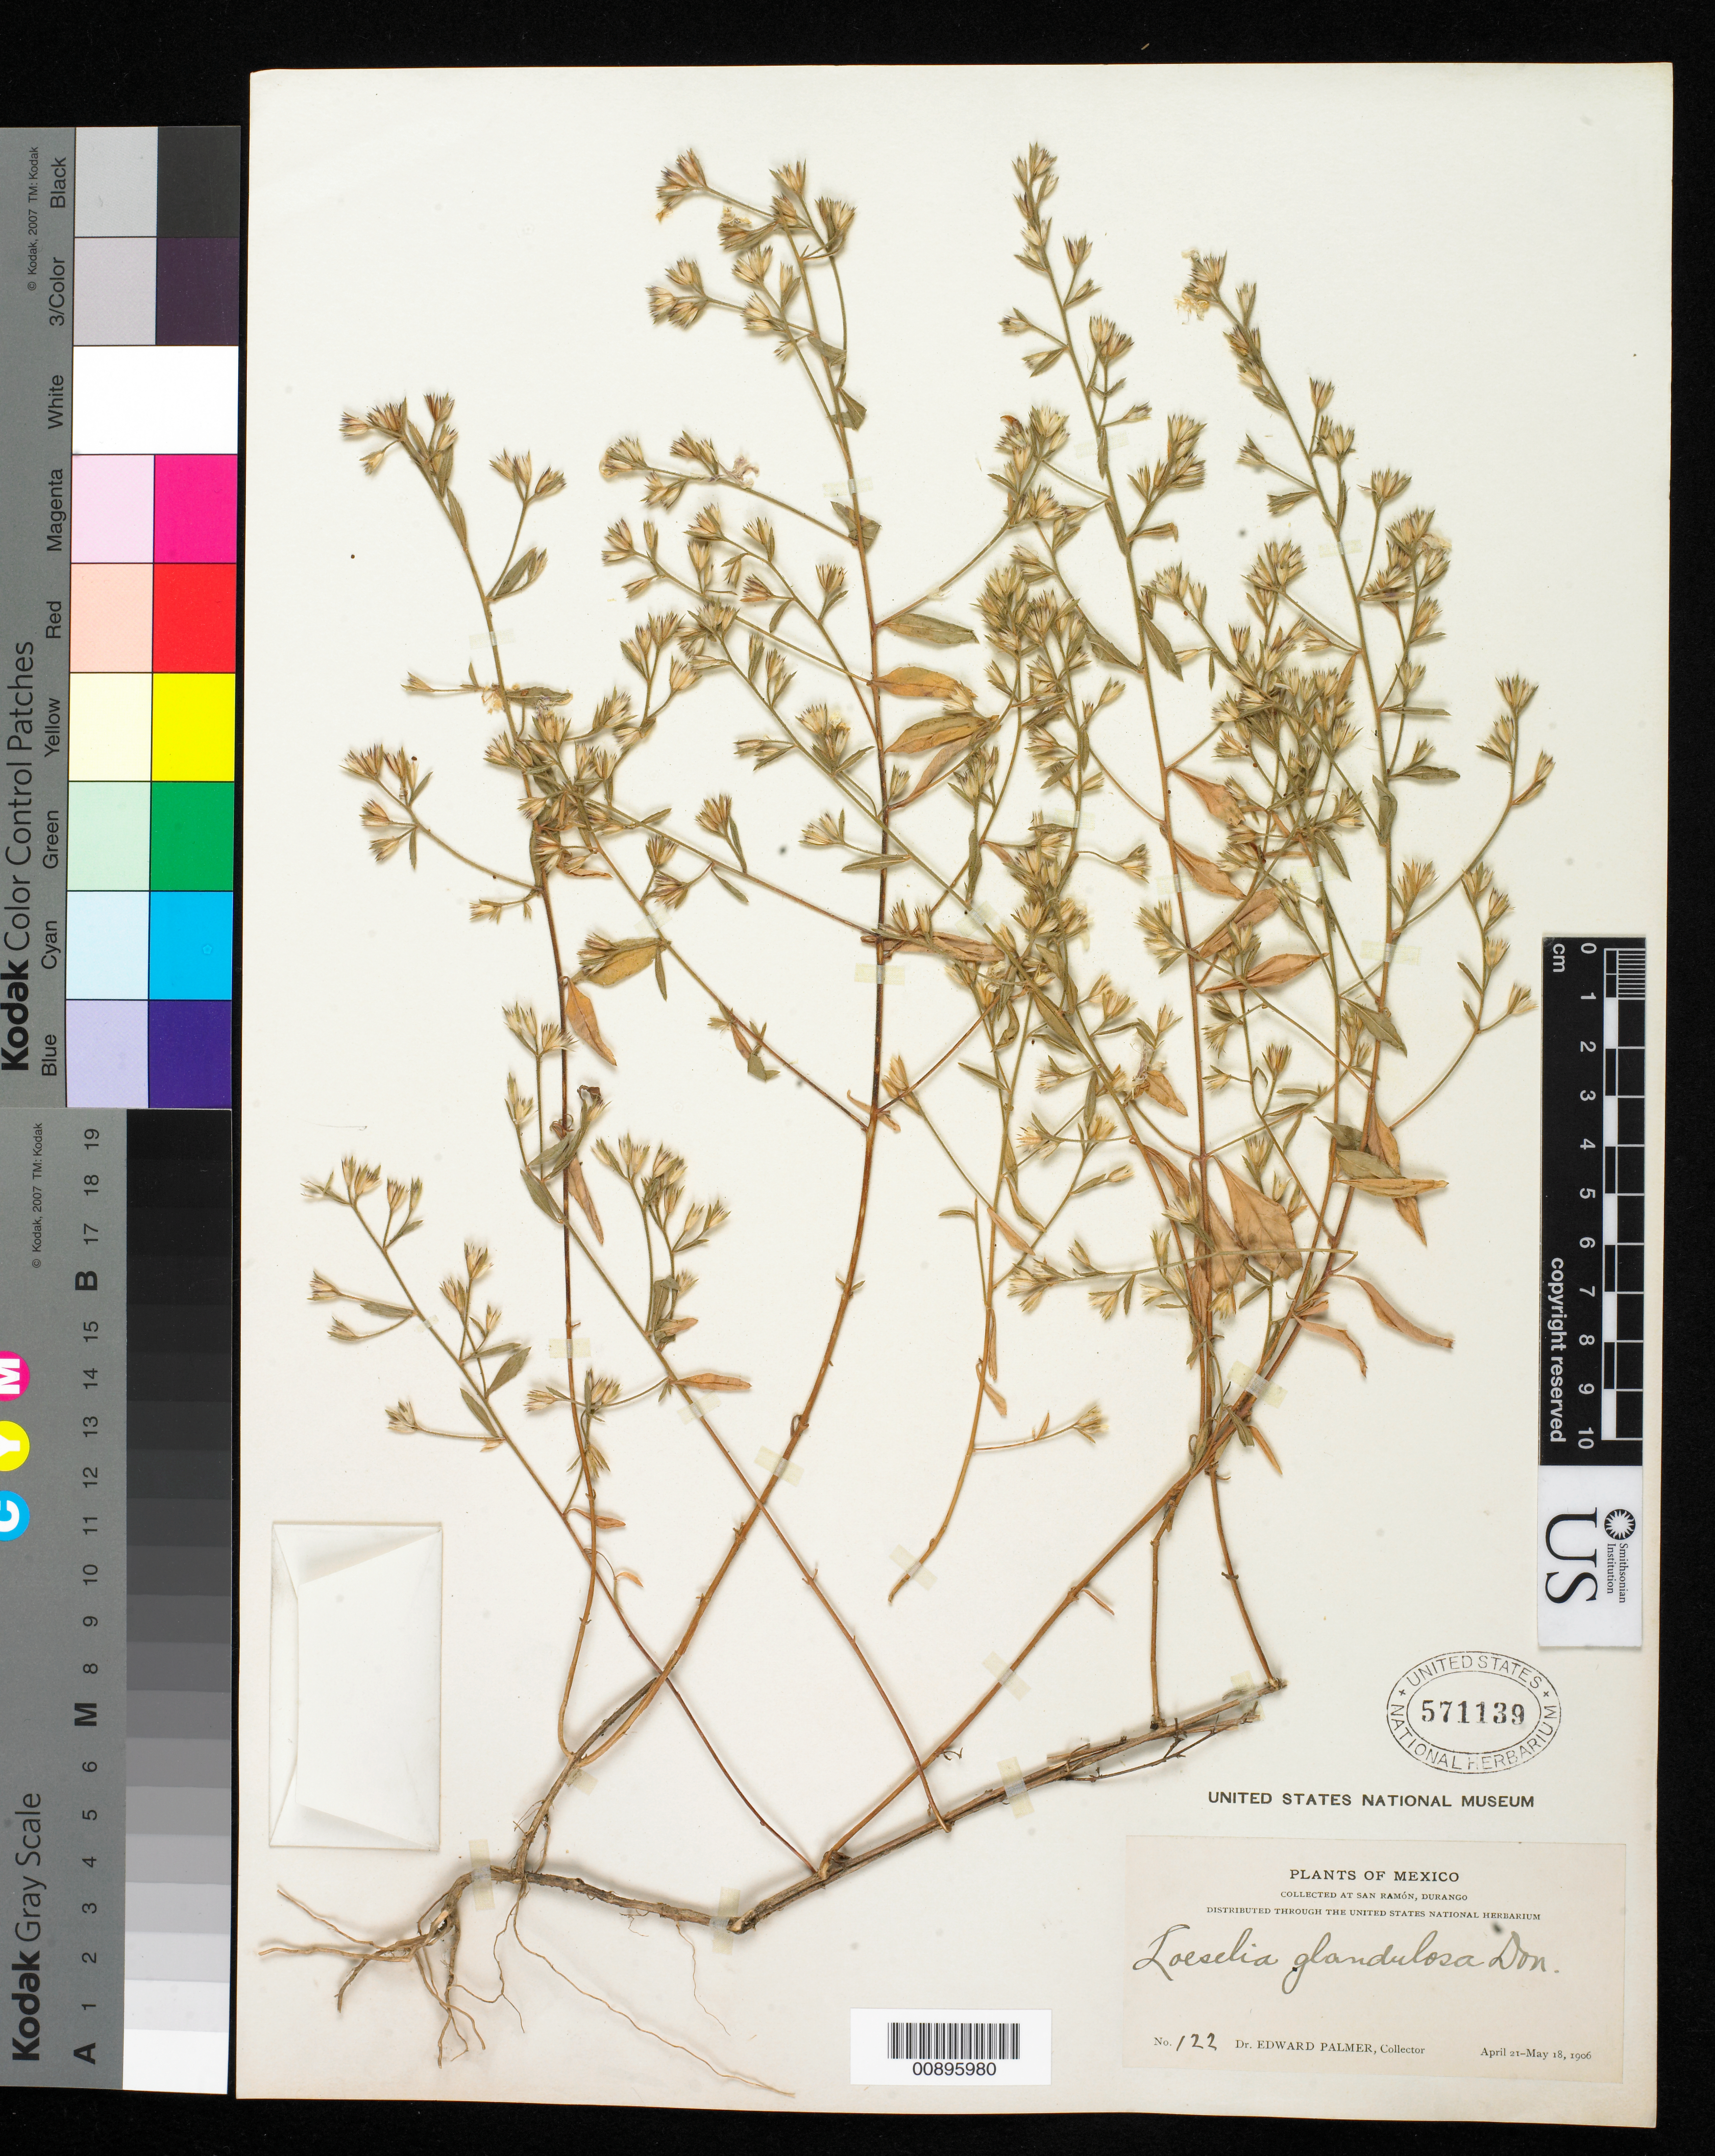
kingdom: Plantae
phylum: Tracheophyta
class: Magnoliopsida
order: Ericales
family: Polemoniaceae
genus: Loeselia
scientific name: Loeselia glandulosa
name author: (Cav.) G. Don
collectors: E. Palmer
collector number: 122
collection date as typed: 21 Apr 1906 to 18 May 1906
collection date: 1906-04-21/1906-05-18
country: Mexico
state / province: Durango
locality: San Ramón, Durango.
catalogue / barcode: US 571139